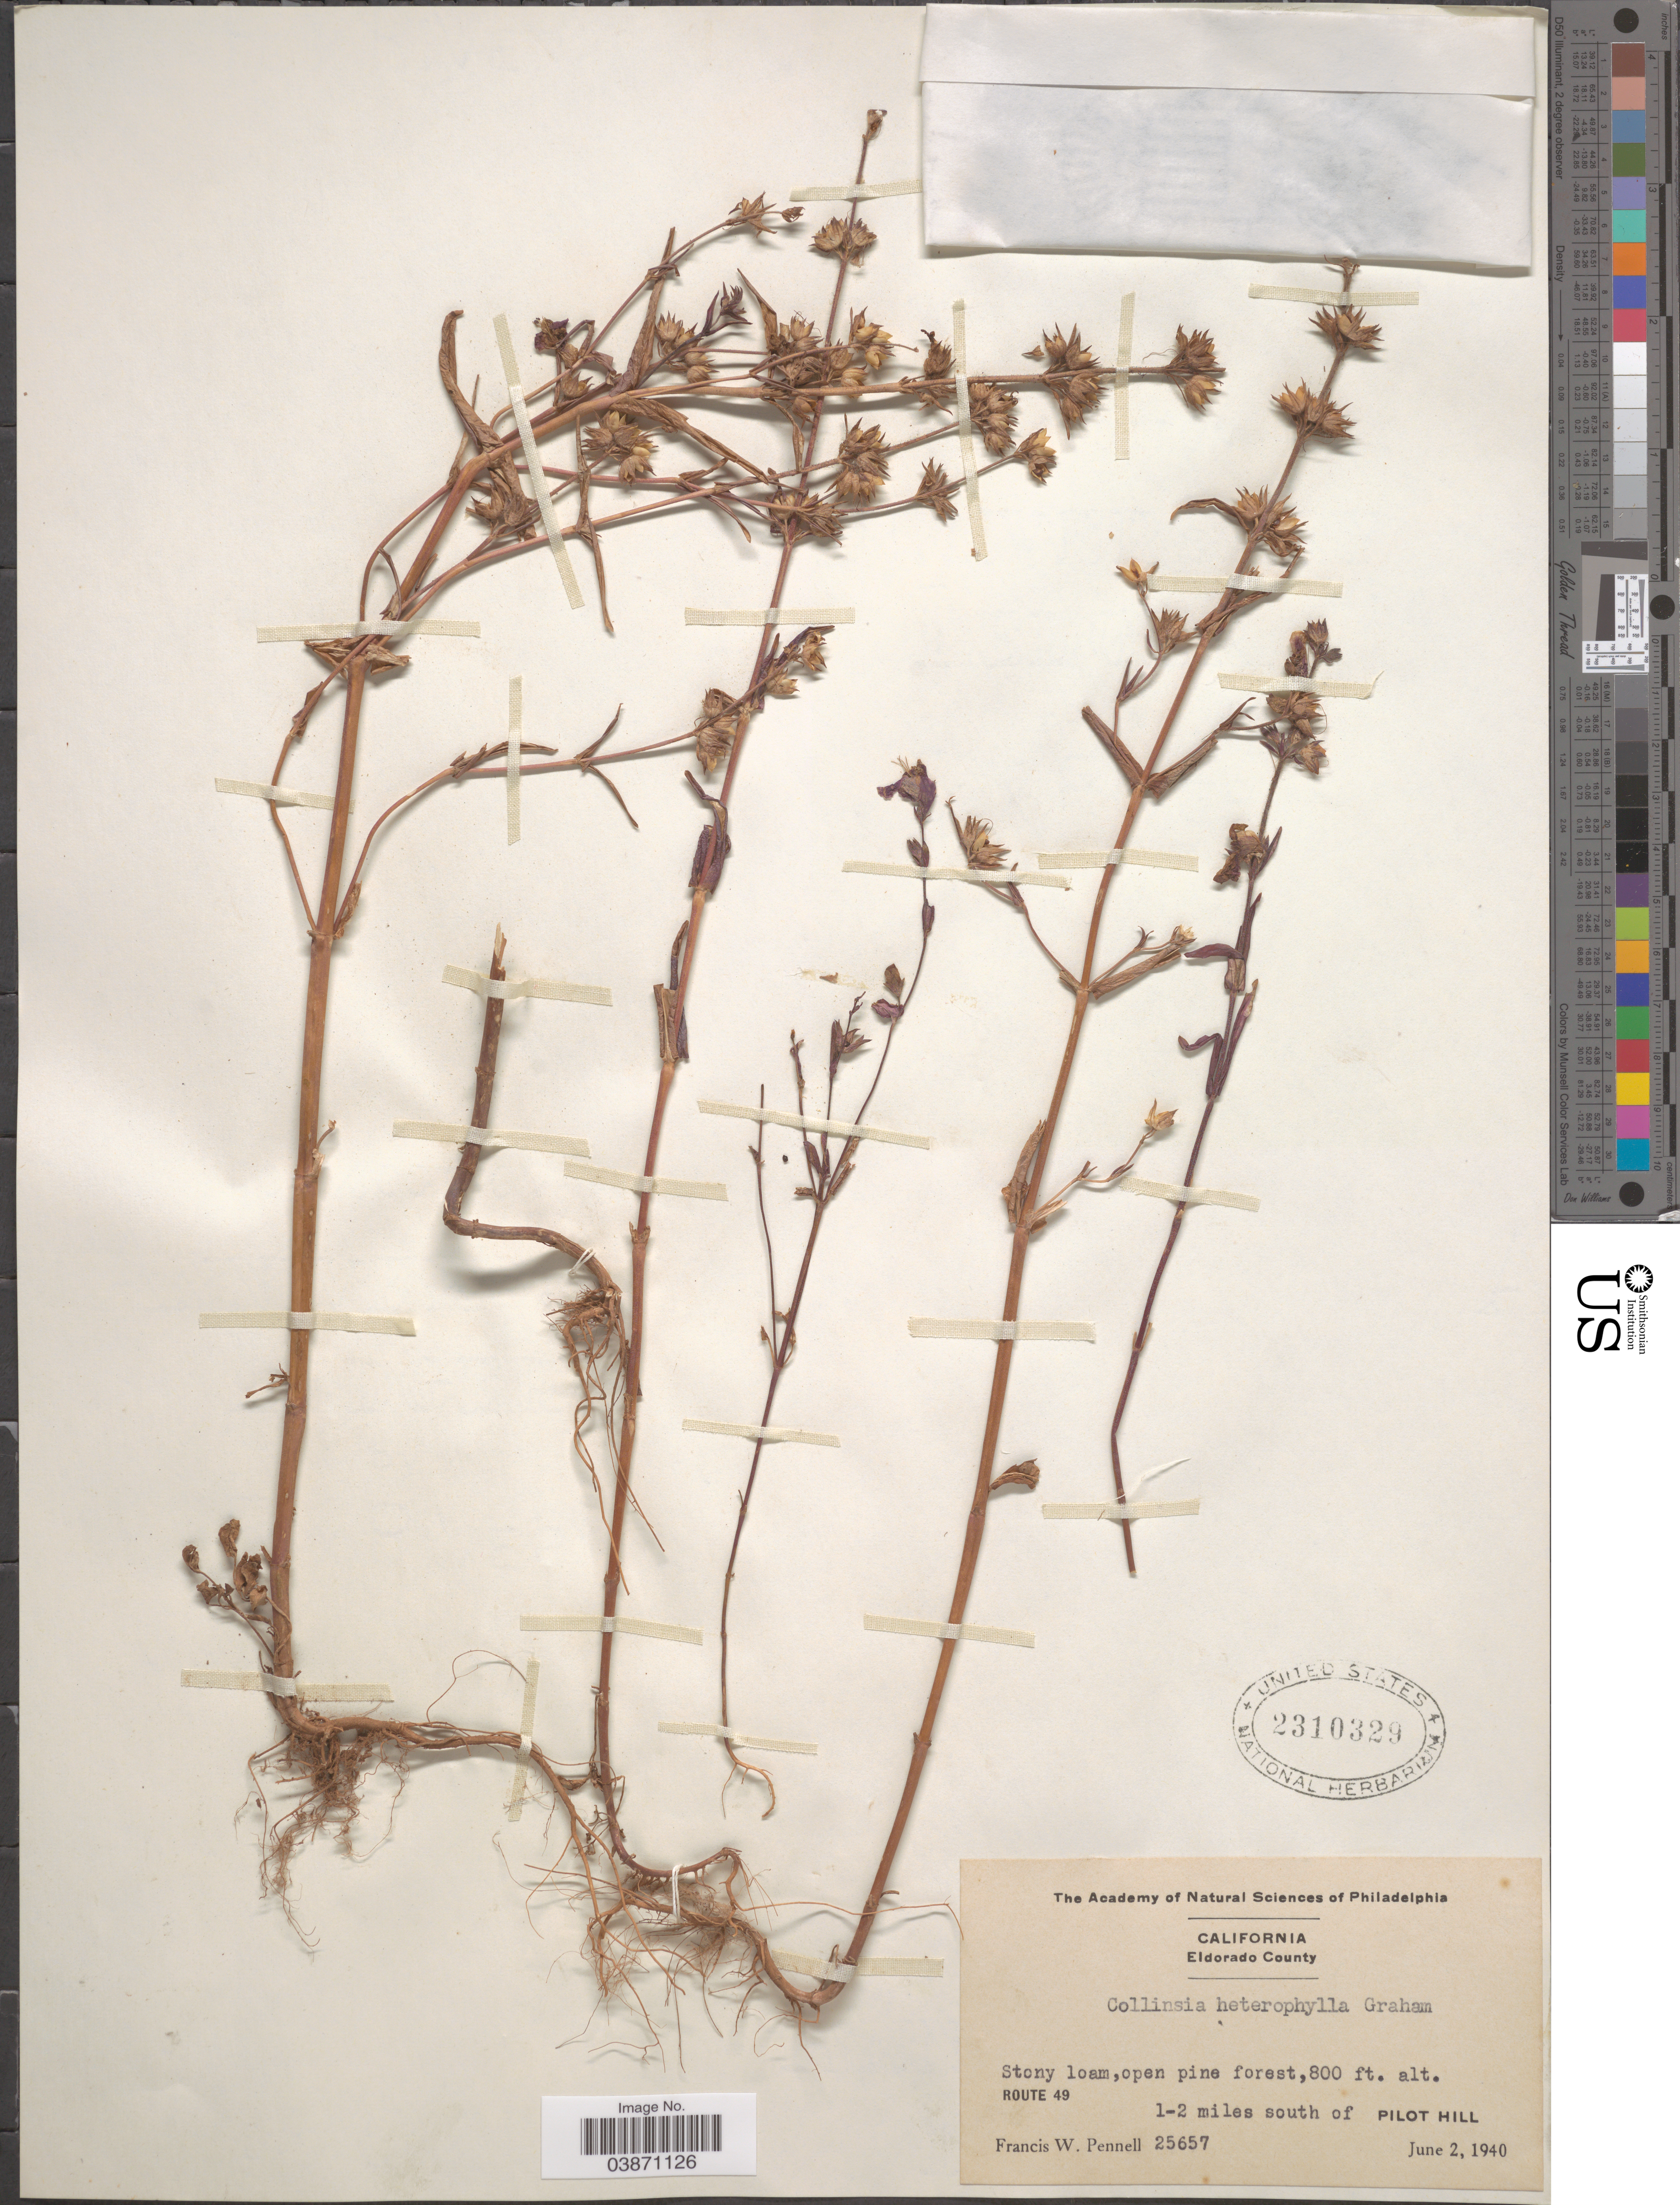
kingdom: Plantae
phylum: Tracheophyta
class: Magnoliopsida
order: Lamiales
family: Plantaginaceae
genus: Collinsia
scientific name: Collinsia heterophylla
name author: Buist ex Graham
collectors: F. W. Pennell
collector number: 25657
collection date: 1940-06-02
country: United States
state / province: California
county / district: El Dorado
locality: Eldorado County. Route 49. 1-2 miles south of Pilot Hill.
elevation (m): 244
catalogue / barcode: US 2310329